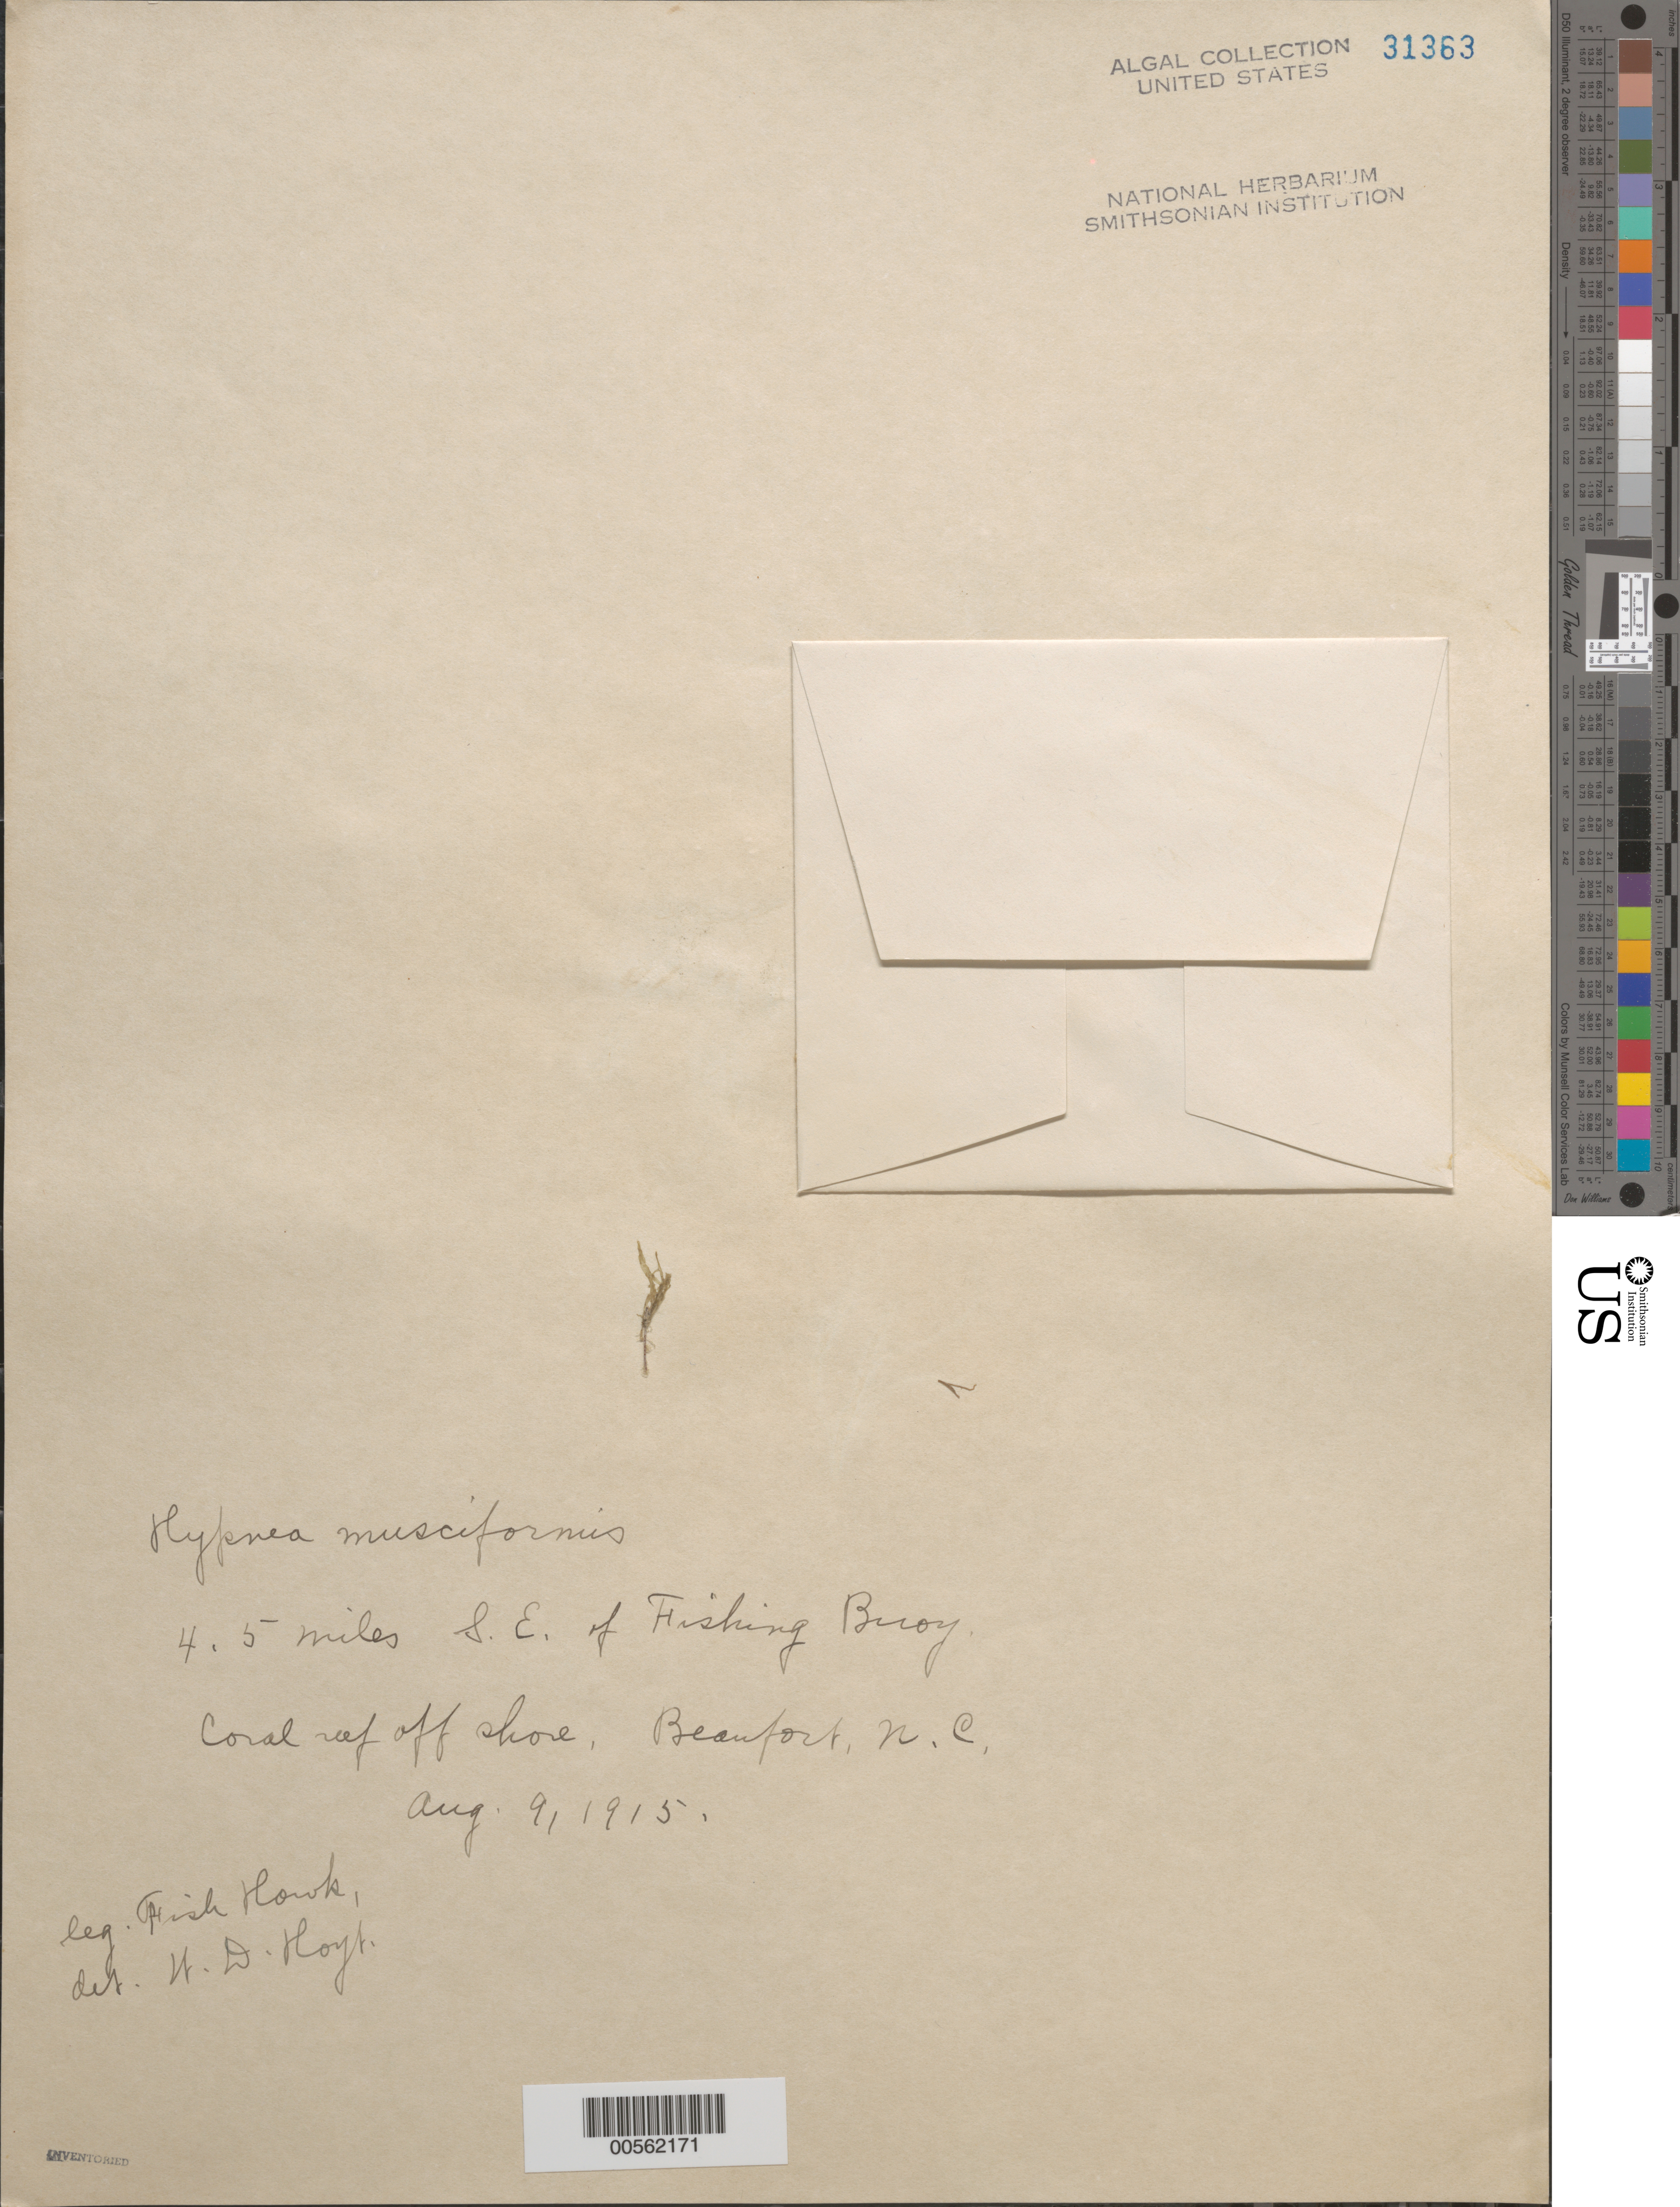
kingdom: Plantae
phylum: Rhodophyta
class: Florideophyceae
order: Gigartinales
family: Cystocloniaceae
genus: Hypnea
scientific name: Hypnea musciformis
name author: (Wulfen) J.V.Lamouroux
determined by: Hoyt, W. D.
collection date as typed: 09 Aug 1915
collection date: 1915-08-09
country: United States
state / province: North Carolina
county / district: Carteret County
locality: Coral reef off Beaufort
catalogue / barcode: US 31363